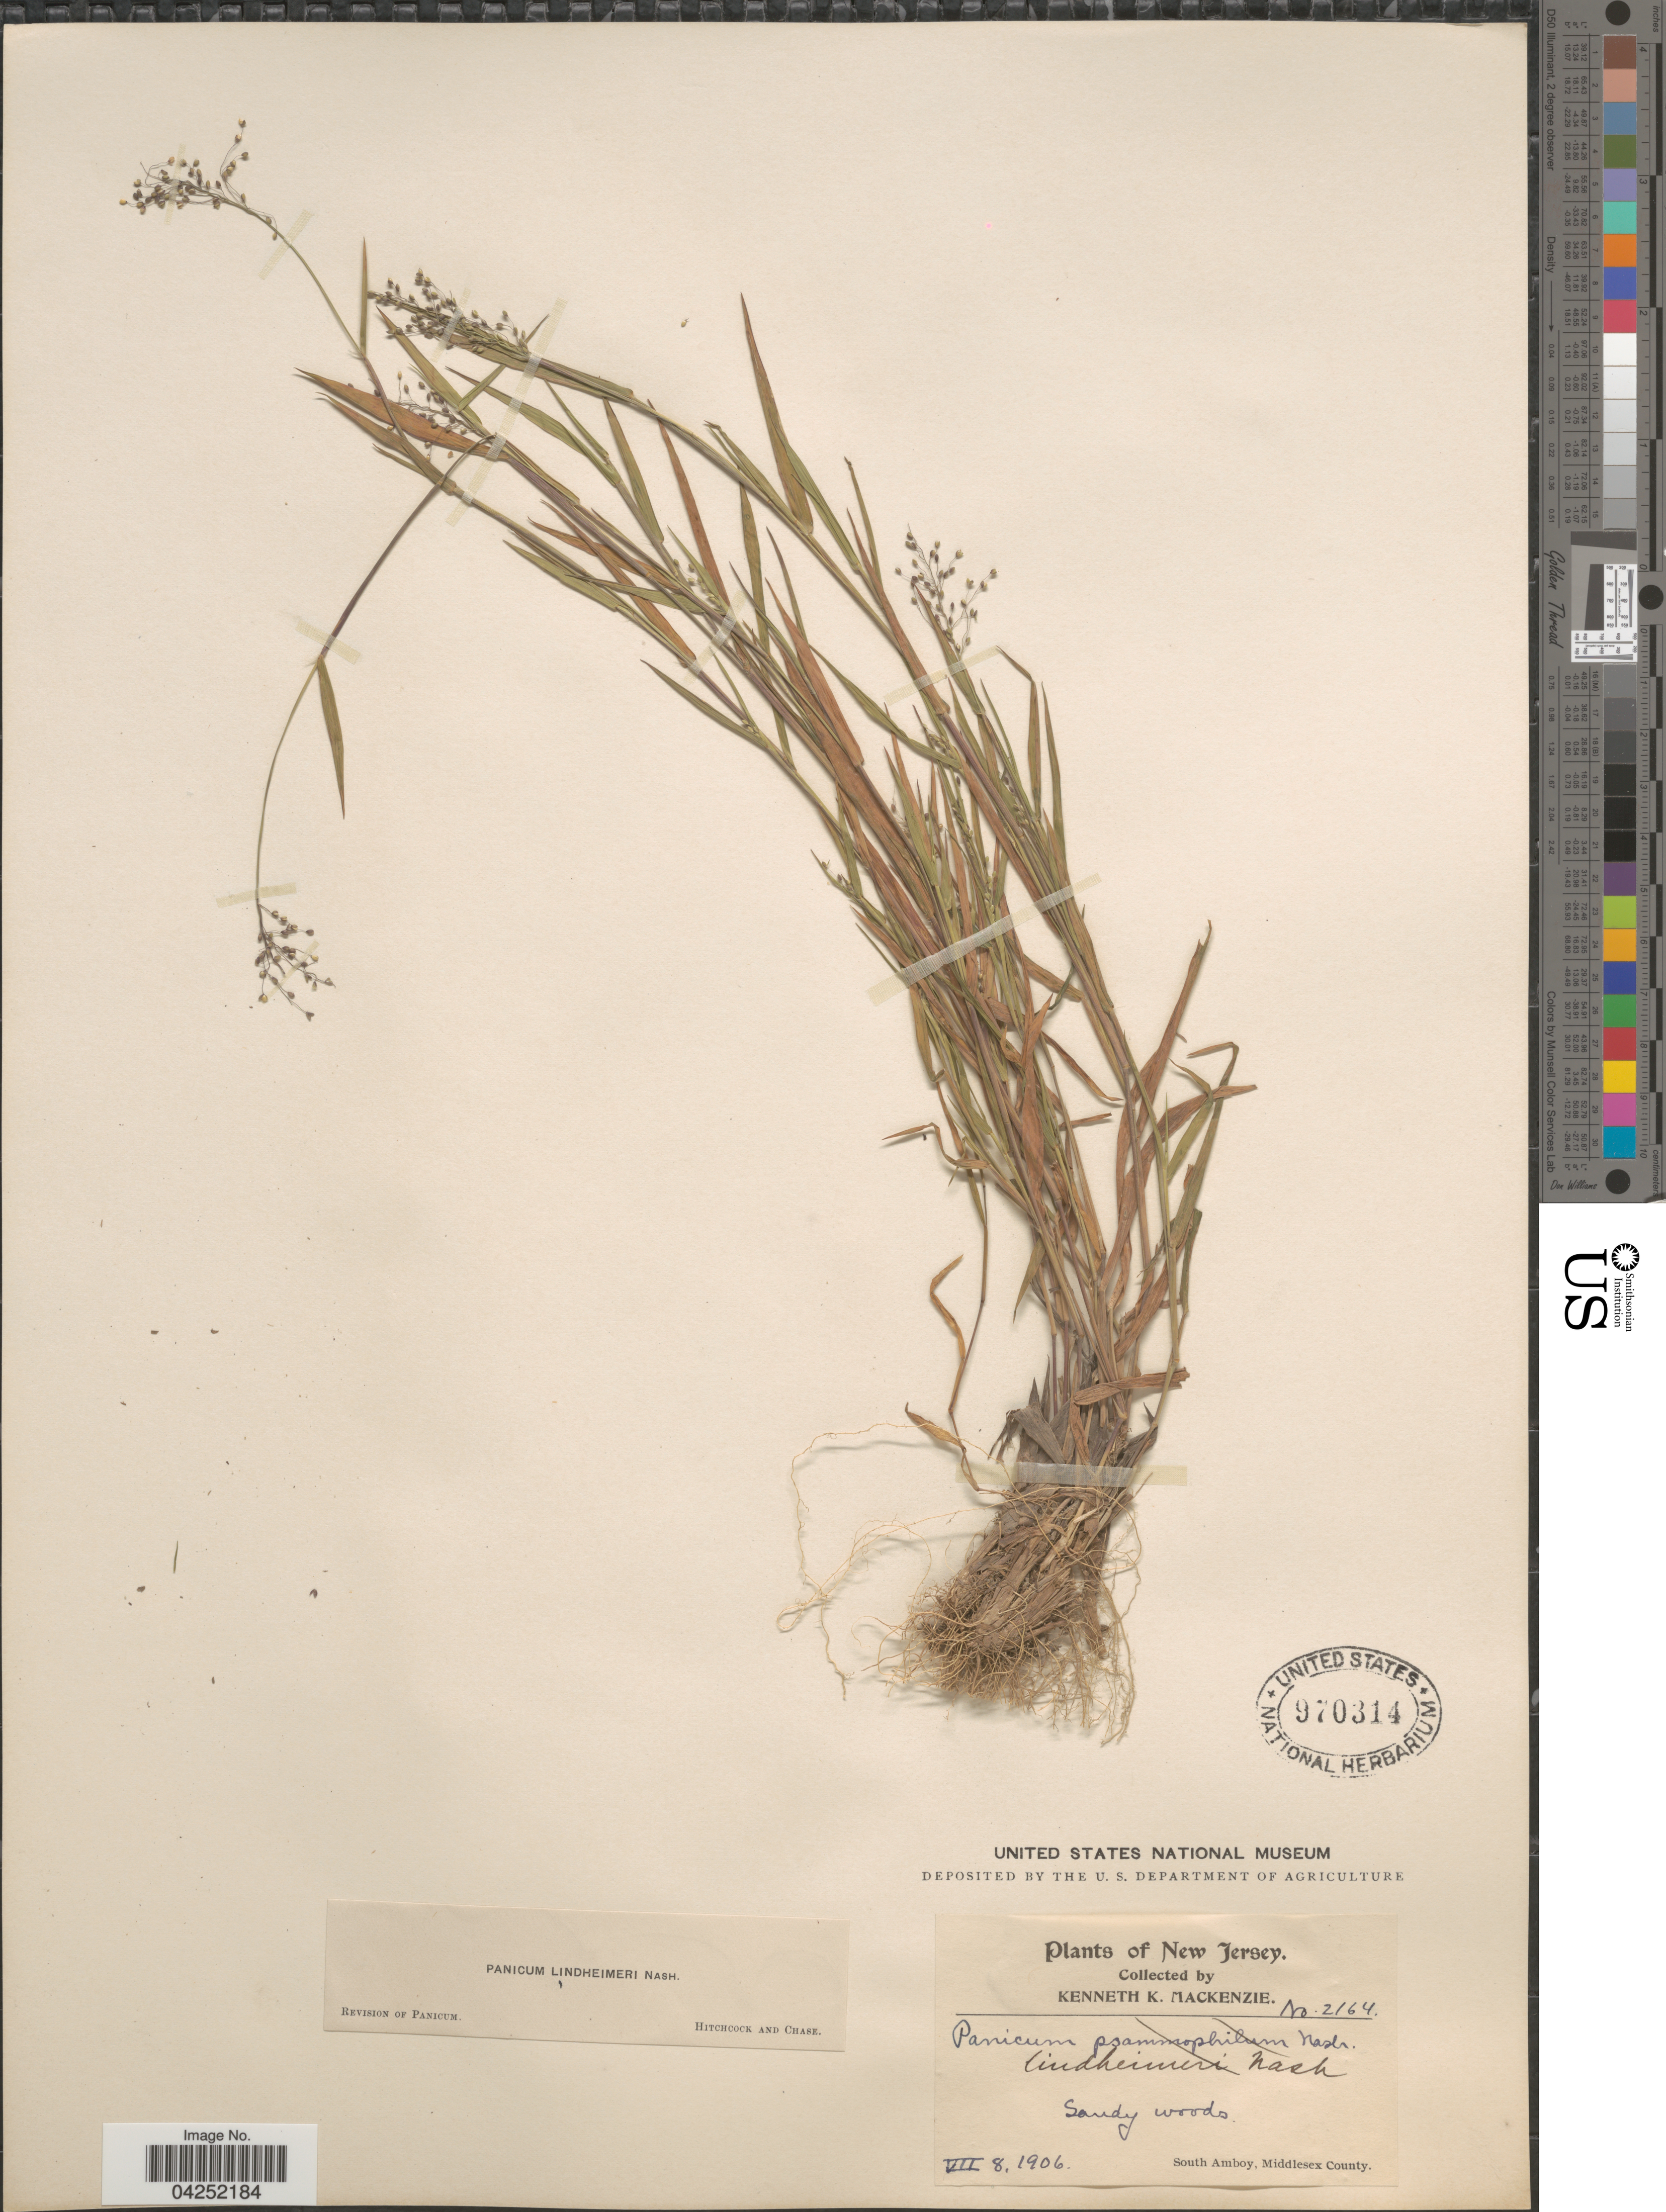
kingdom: Plantae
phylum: Tracheophyta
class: Liliopsida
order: Poales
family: Poaceae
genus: Dichanthelium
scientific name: Dichanthelium acuminatum var. lindheimeri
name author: (Nash) Gould & C.A. Clark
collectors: K. K. Mackenzie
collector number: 2164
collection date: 1906-07-08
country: United States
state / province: New Jersey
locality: Sandy woods. South Amboy, Middlesex County.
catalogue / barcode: US 970314